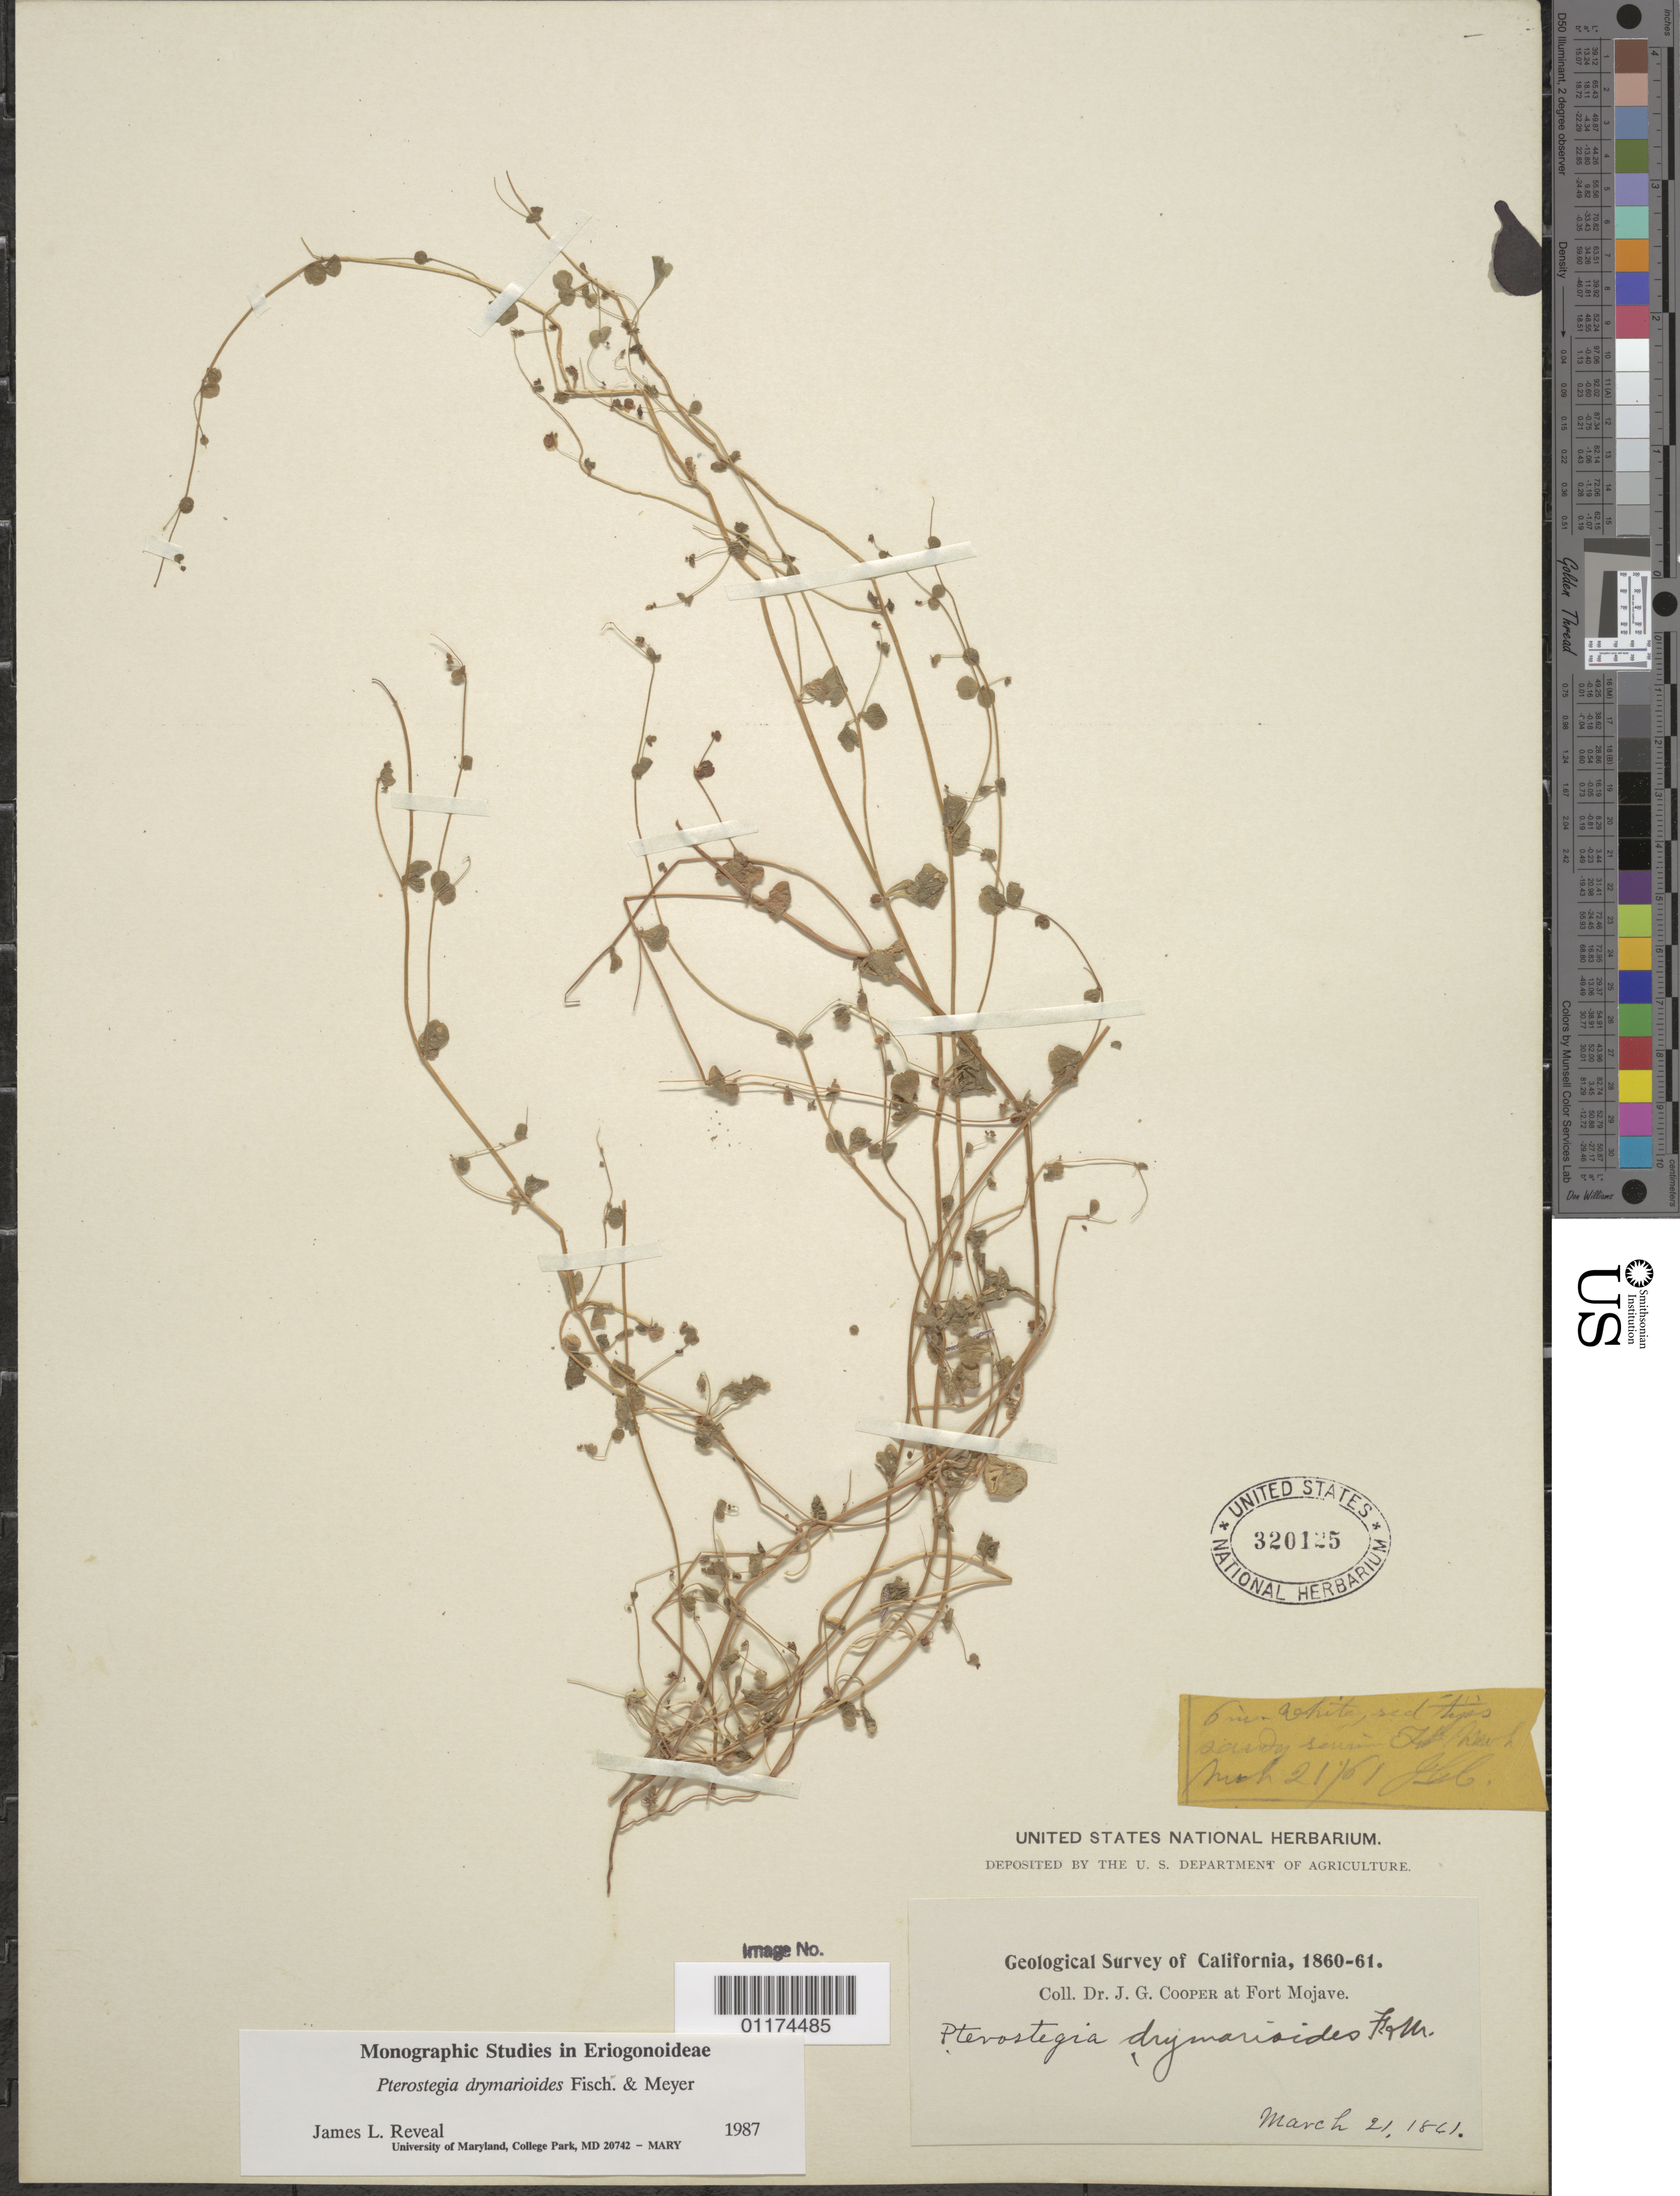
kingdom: Plantae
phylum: Tracheophyta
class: Magnoliopsida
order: Caryophyllales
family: Polygonaceae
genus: Pterostegia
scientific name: Pterostegia drymarioides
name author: Fisch. & C.A. Mey.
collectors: J. G. Cooper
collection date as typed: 21 Mar 1861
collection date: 1861-03-21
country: United States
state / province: California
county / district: San Bernardino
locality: At Fort Mojave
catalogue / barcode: US 320125